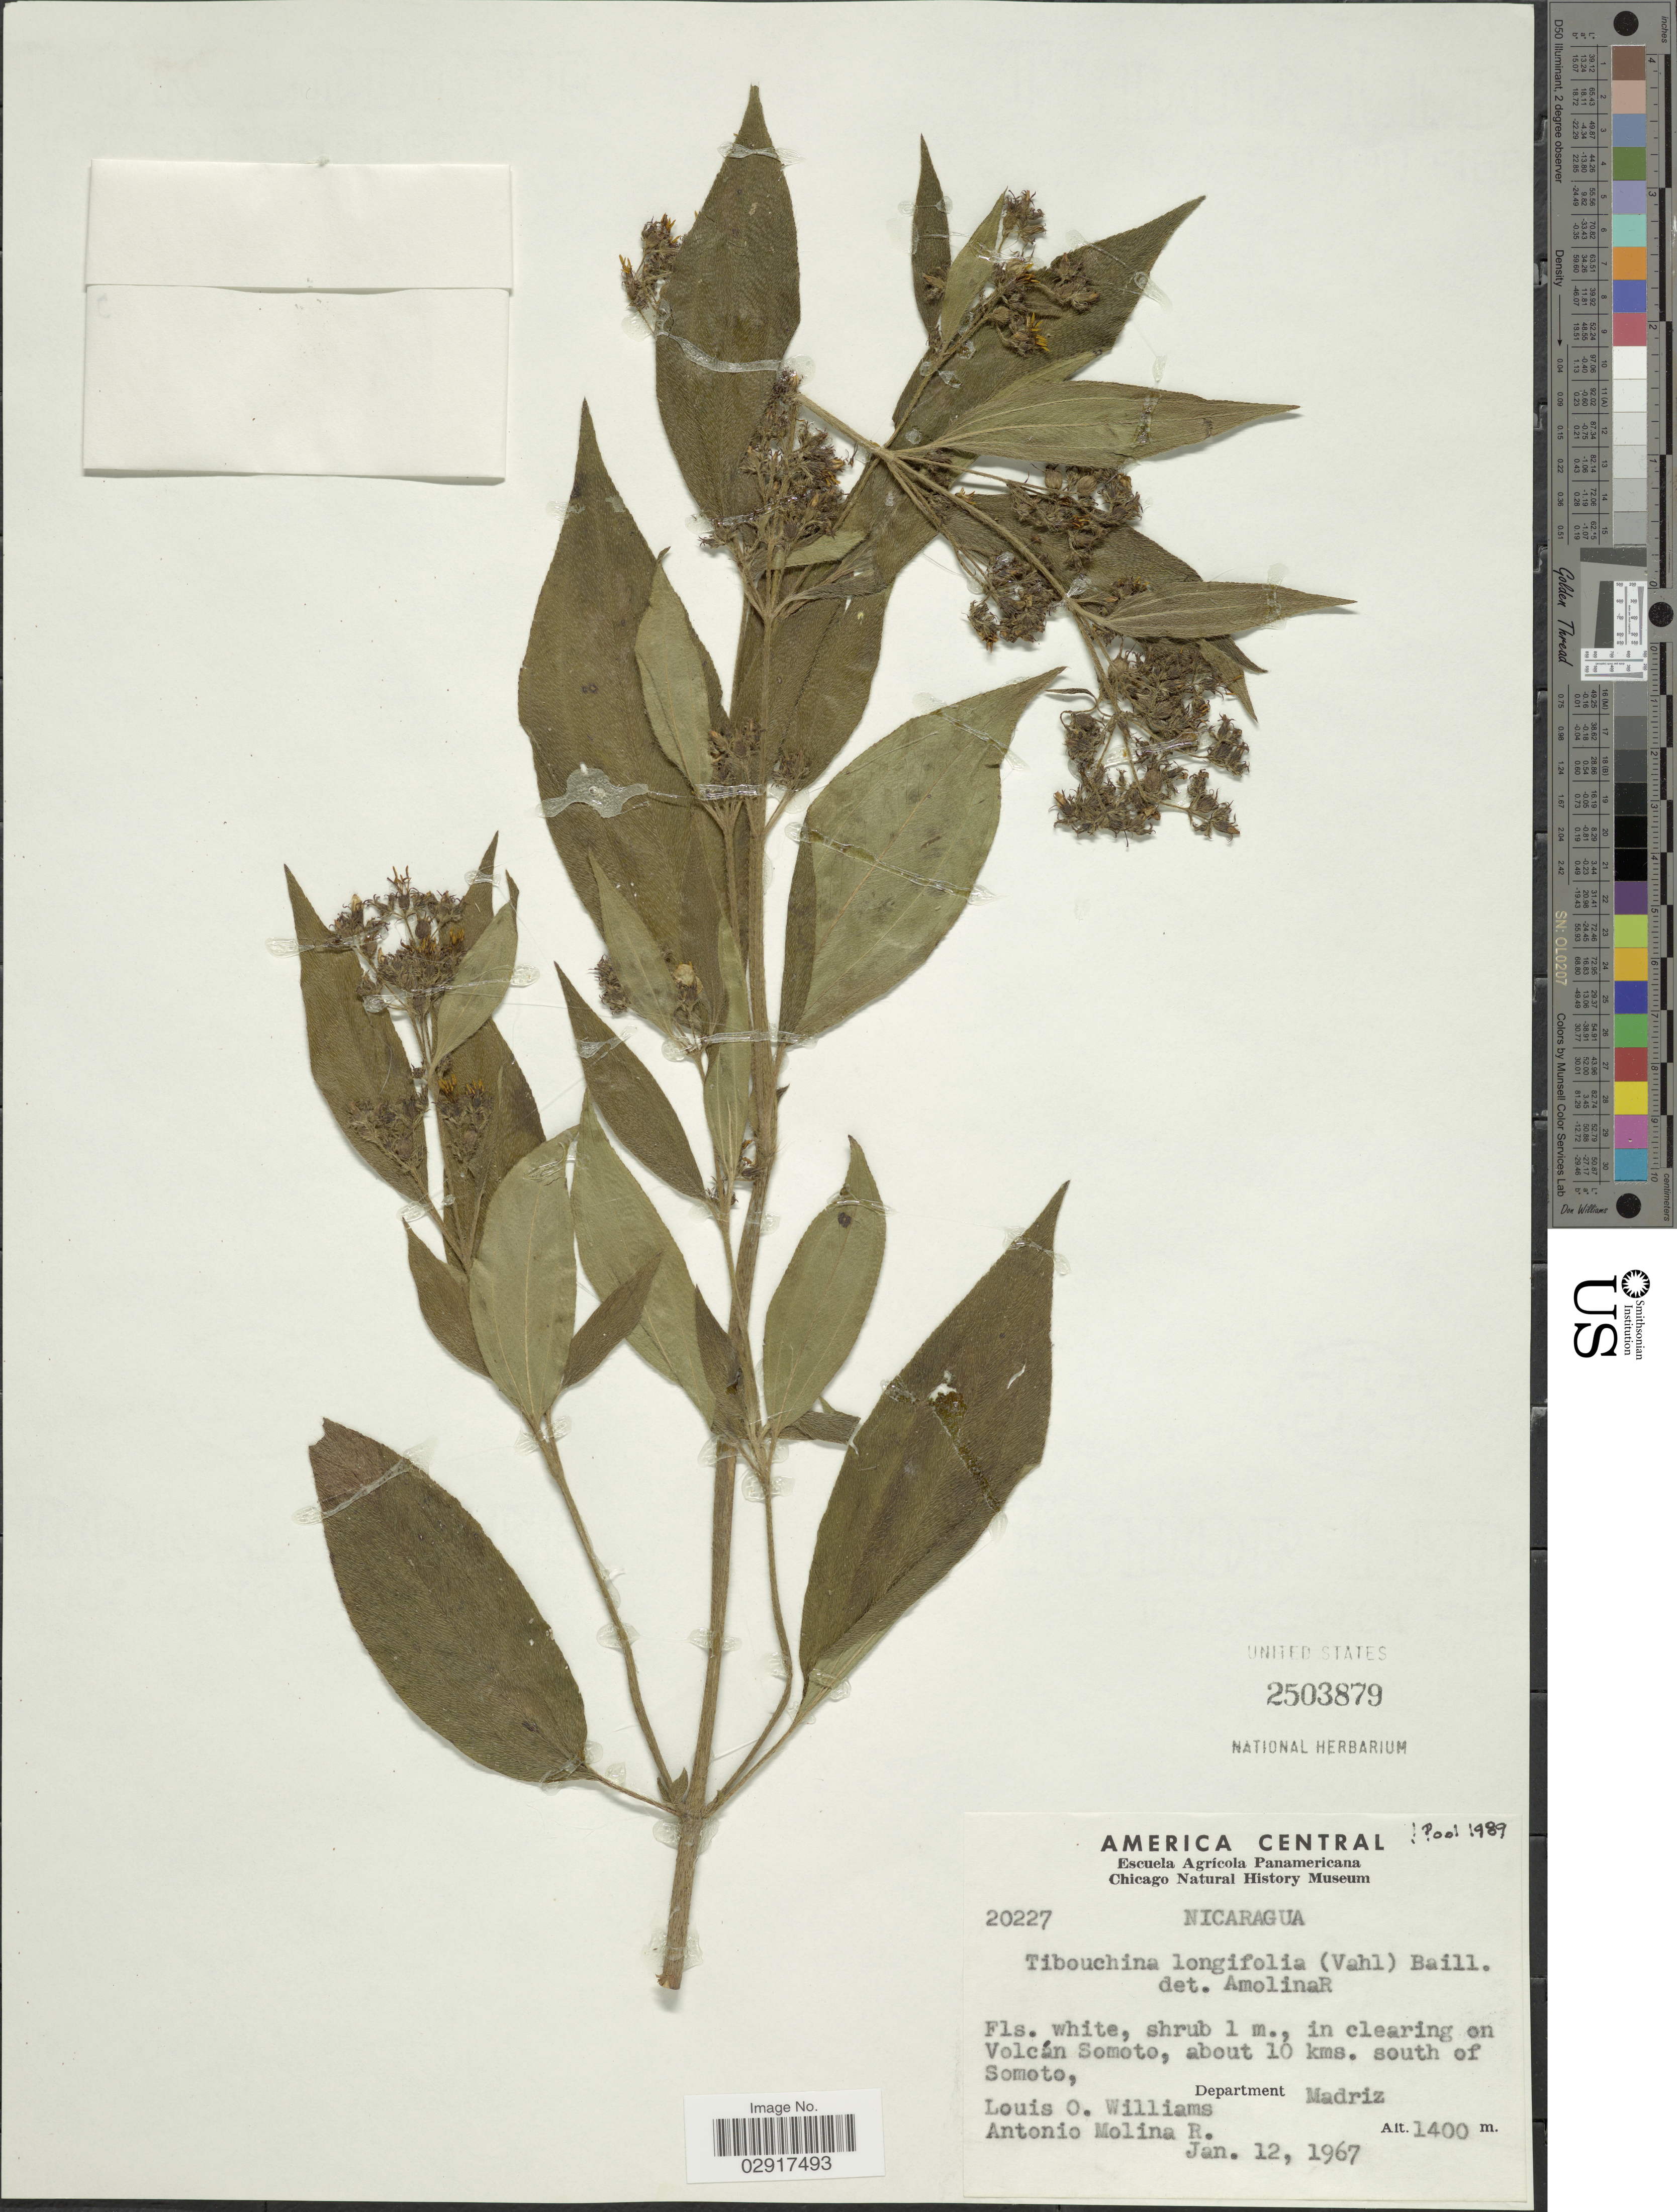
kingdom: Plantae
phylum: Tracheophyta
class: Magnoliopsida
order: Myrtales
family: Melastomataceae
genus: Chaetogastra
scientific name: Chaetogastra longifolia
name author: (Vahl) DC.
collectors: L. O. Williams & A. Molina R.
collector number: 20227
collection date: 1967-01-12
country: Nicaragua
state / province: Madriz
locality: In clearing on Volcán Somoto, about 10 kms. south of Somoto, Department Madriz.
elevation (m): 1400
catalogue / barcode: US 2503879